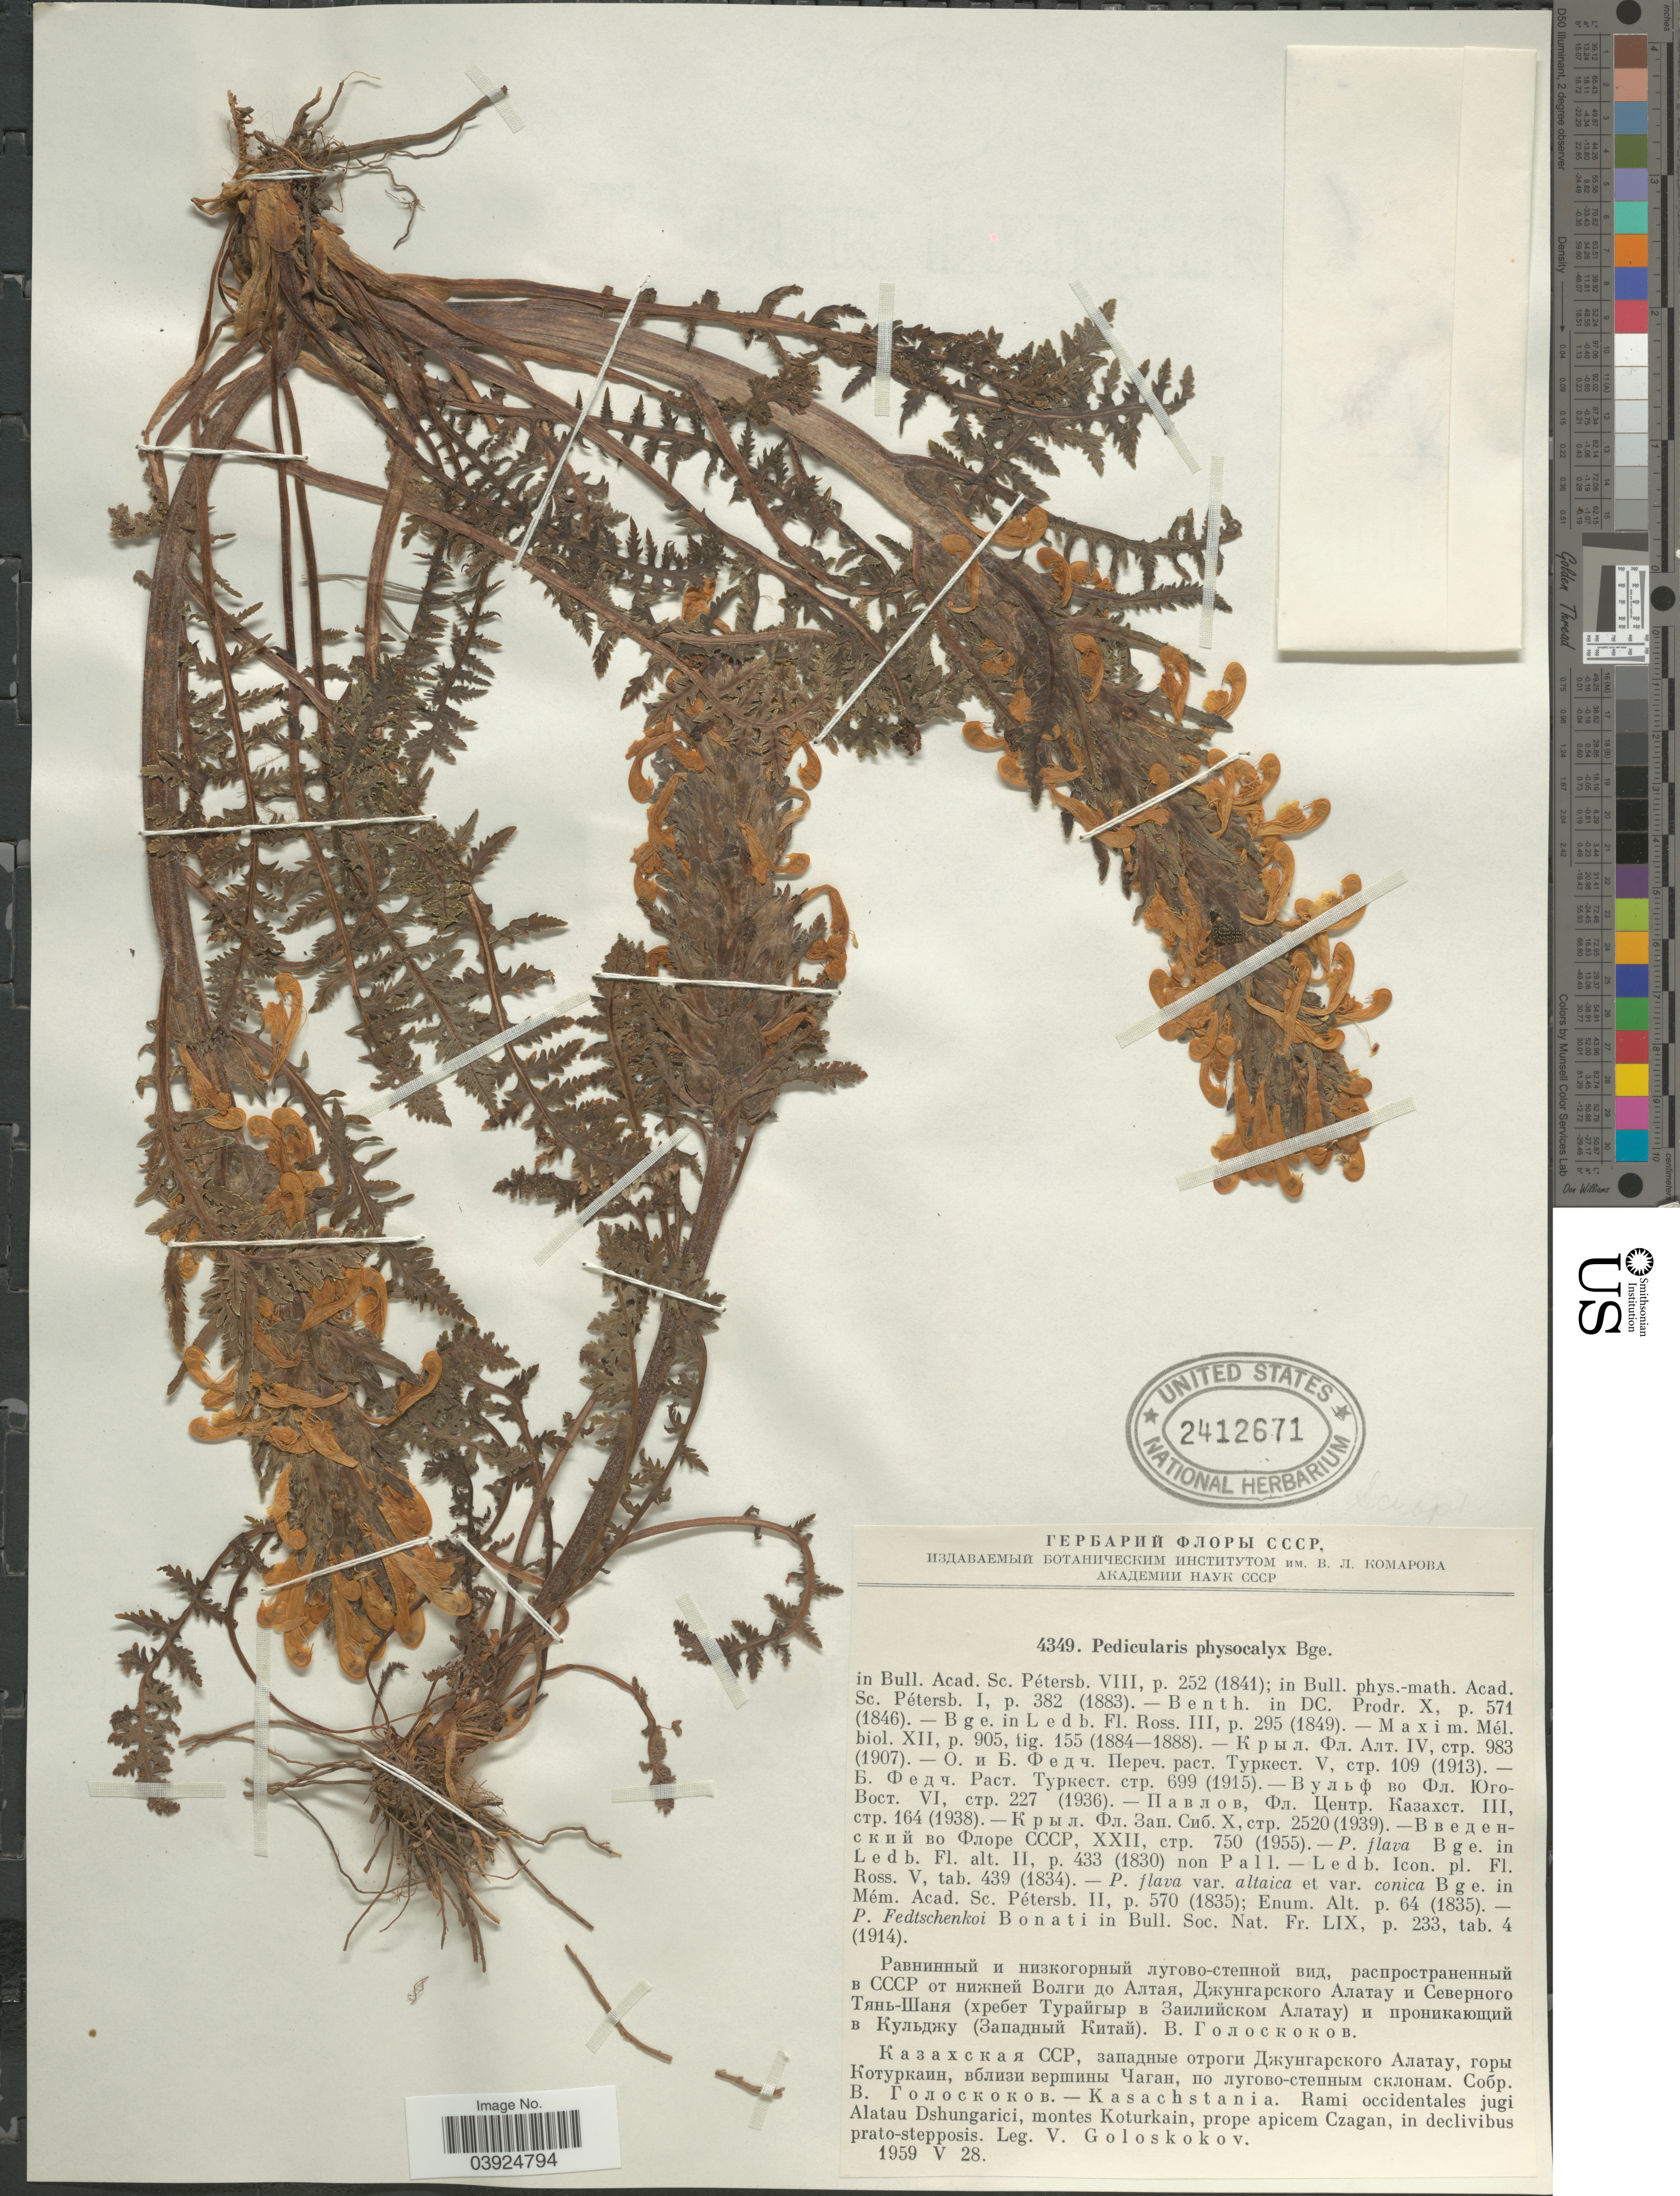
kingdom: Plantae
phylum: Tracheophyta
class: Magnoliopsida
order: Lamiales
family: Orobanchaceae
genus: Pedicularis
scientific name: Pedicularis physocalyx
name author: Bunge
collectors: V. P. Goloskokov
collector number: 4349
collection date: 1959-05-28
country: Kazakhstan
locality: Kasachstania. Rami occidentales jugi Alatau Dshungarici, montes Koturkain, prope apicem Czagan.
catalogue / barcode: US 2412671